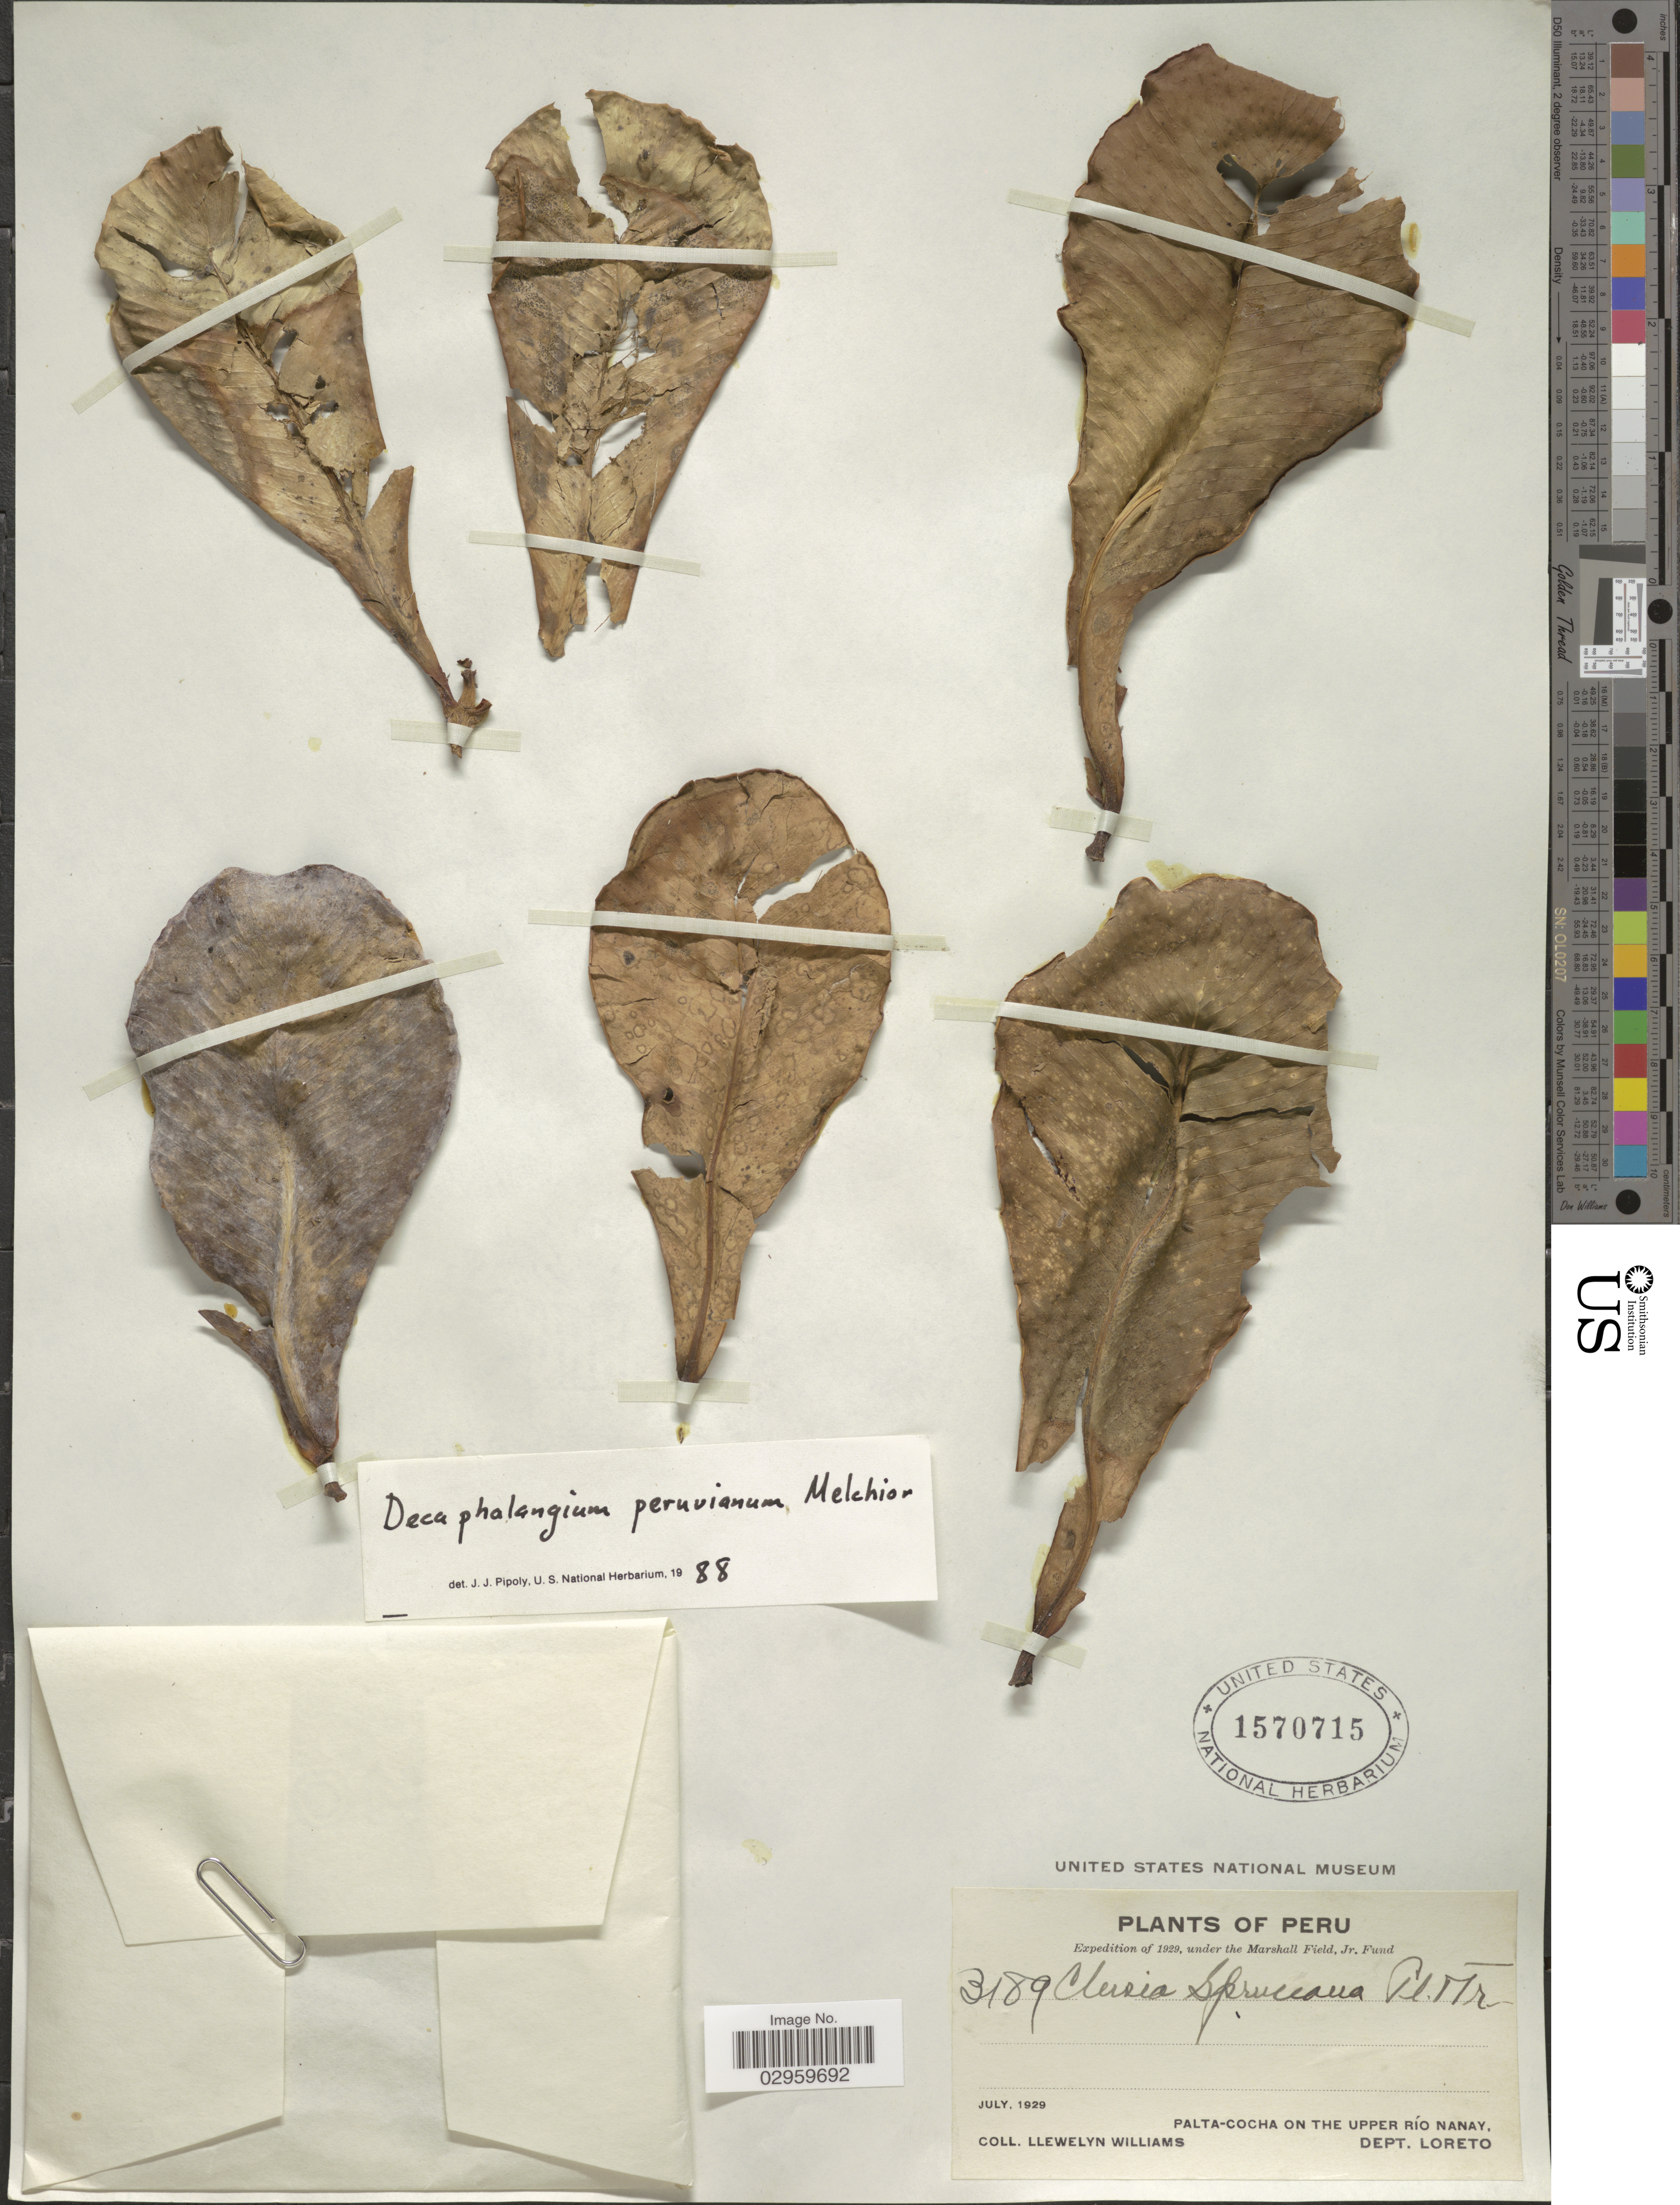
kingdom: Plantae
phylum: Tracheophyta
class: Magnoliopsida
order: Malpighiales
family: Clusiaceae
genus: Clusia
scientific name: Clusia nigrolineata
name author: P.F. Stevens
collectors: Ll. Williams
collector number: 3189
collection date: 1929-07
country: Peru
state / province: Loreto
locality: Palta-Cocha on the upper Río Nanay, Dept. Loreto.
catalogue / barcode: US 1570715